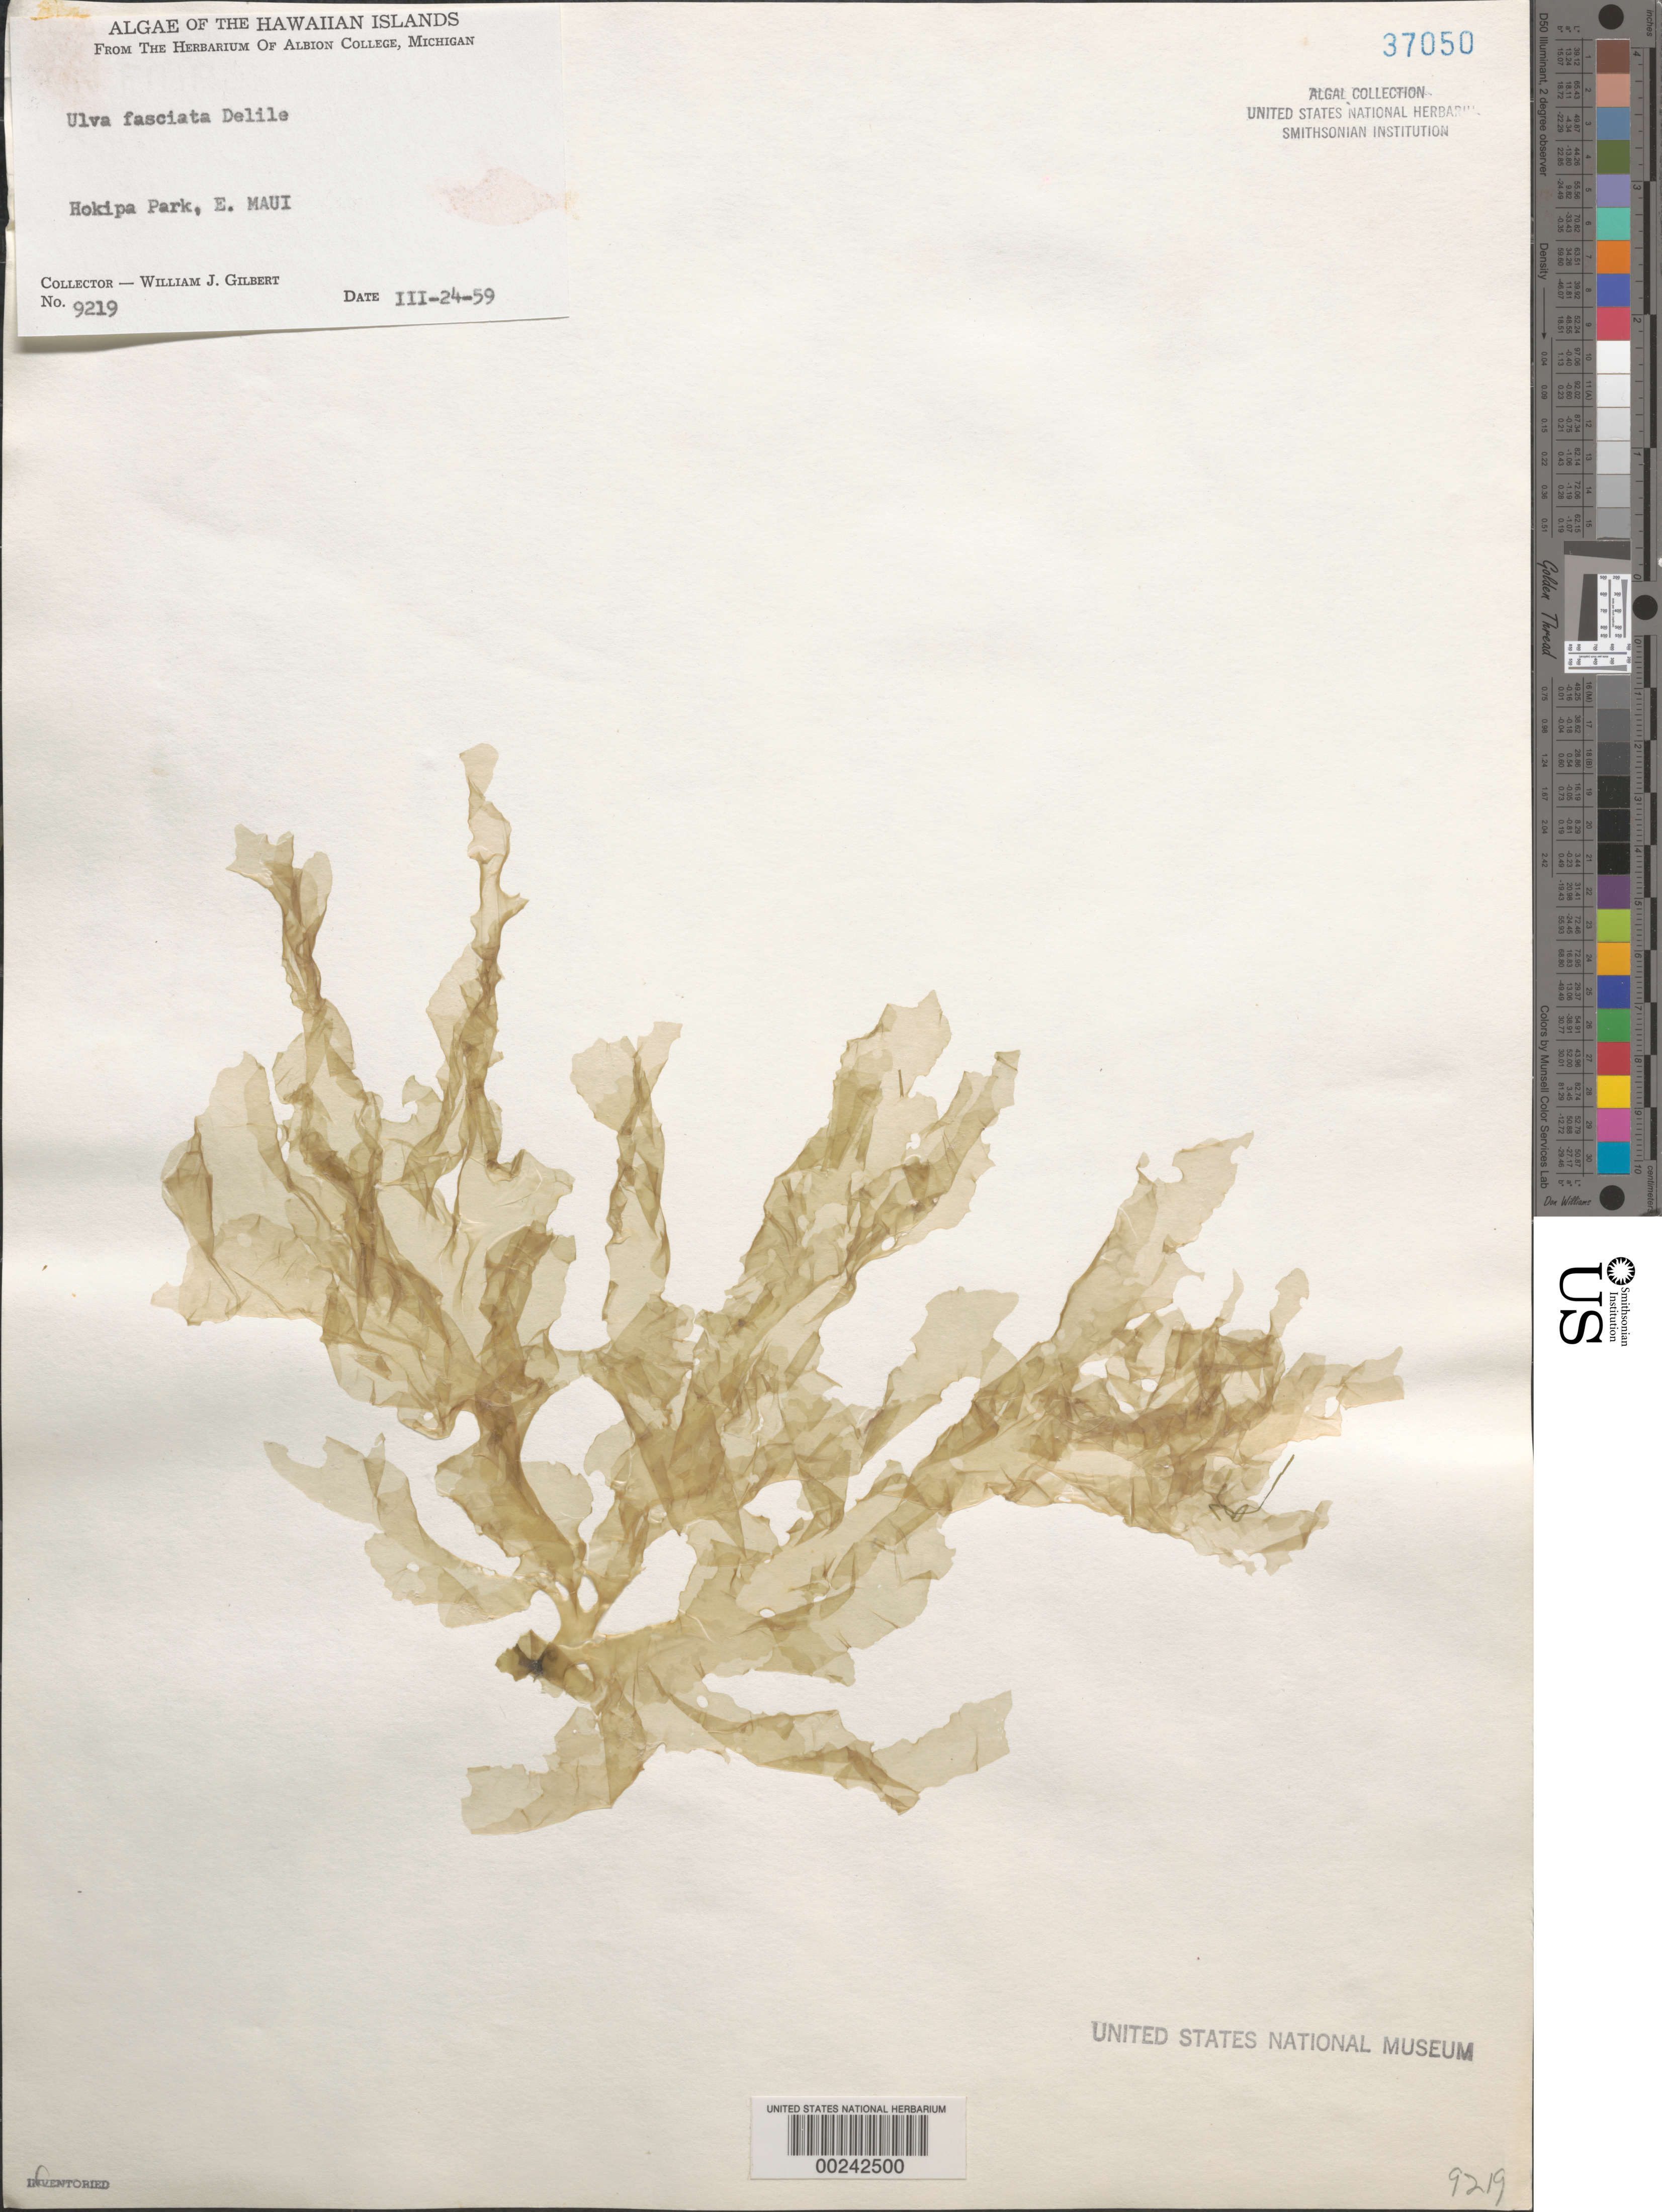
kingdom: Plantae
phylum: Chlorophyta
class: Ulvophyceae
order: Ulvales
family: Ulvaceae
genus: Ulva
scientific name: Ulva lactuca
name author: L.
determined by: Algae name updating Project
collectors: W. J. Gilbert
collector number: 9219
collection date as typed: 24 Mar 1959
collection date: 1959-03-24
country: United States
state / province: Hawaii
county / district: Maui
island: Maui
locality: Hookipa Park (Hokipa Park), Hookipa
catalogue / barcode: US 37050